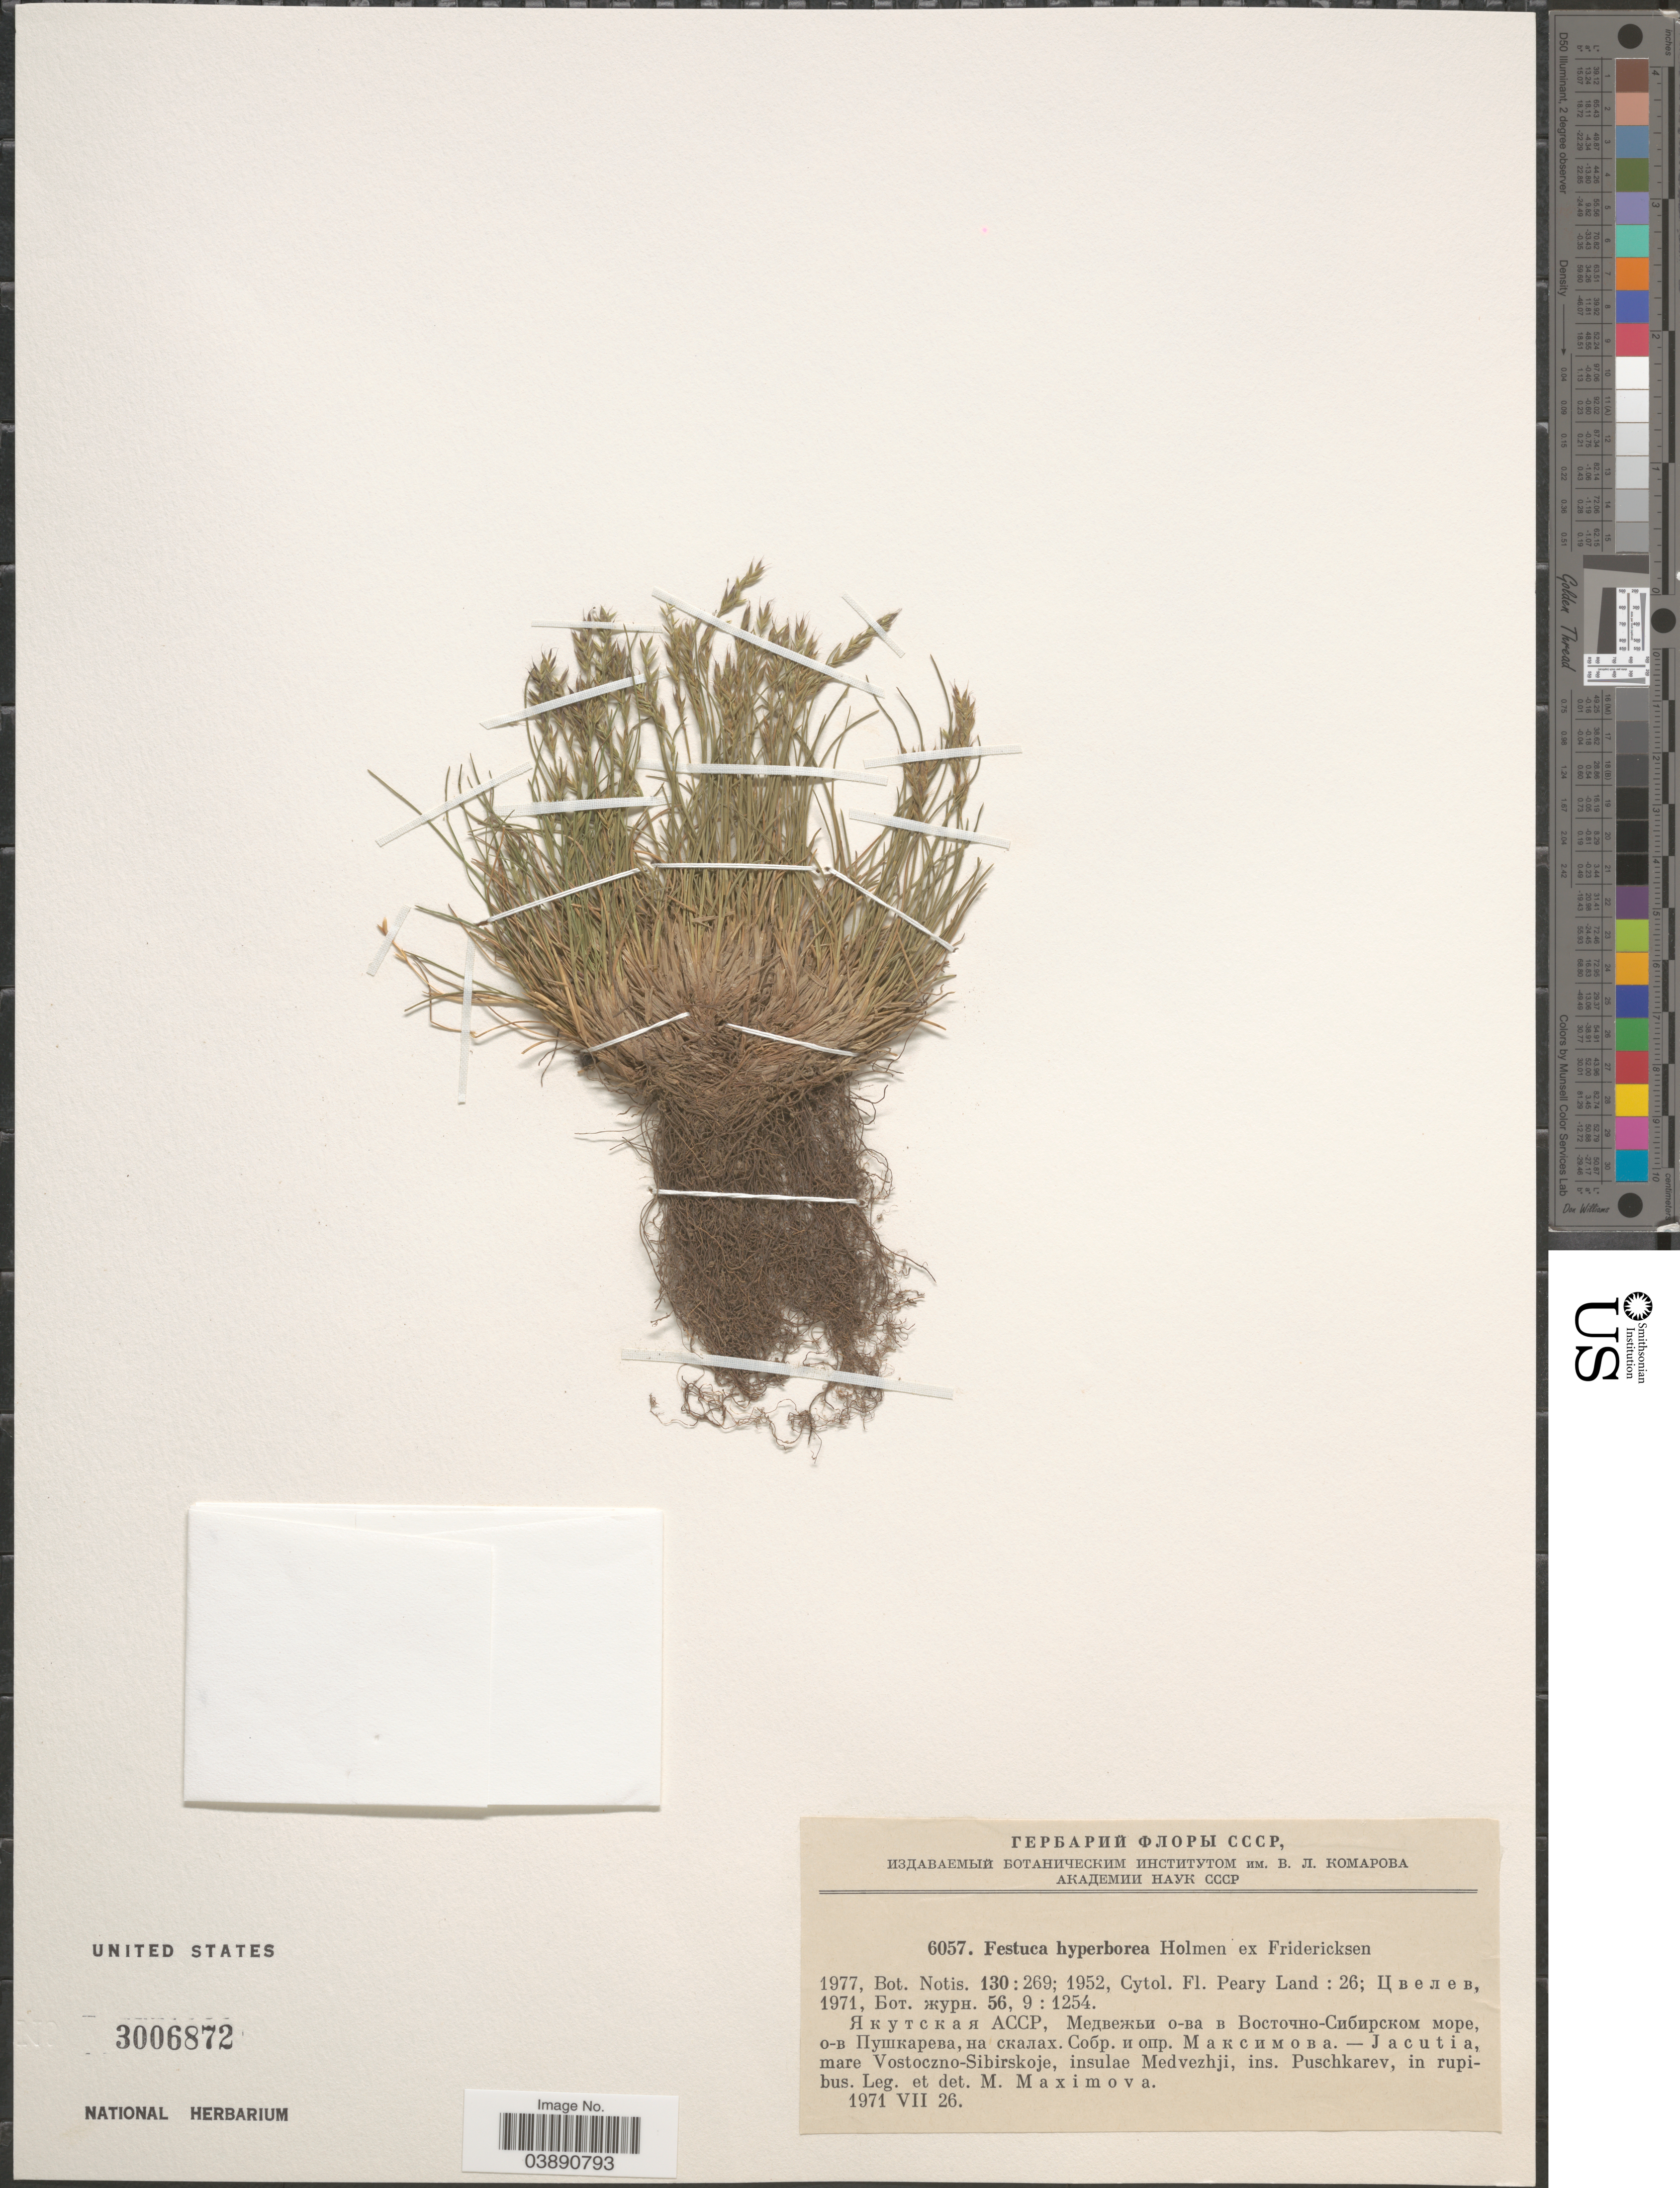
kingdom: Plantae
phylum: Tracheophyta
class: Liliopsida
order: Poales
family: Poaceae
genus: Festuca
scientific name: Festuca hyperborea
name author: Holmen ex Fred.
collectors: M. Maximova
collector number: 6057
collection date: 1971-07-26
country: Russian Federation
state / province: Sakha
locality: Jacutia, mare Vostoczno-Sibirskoje, insulae Medvezhji, ins. Puschkarev, in rupibus.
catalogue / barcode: US 3006872